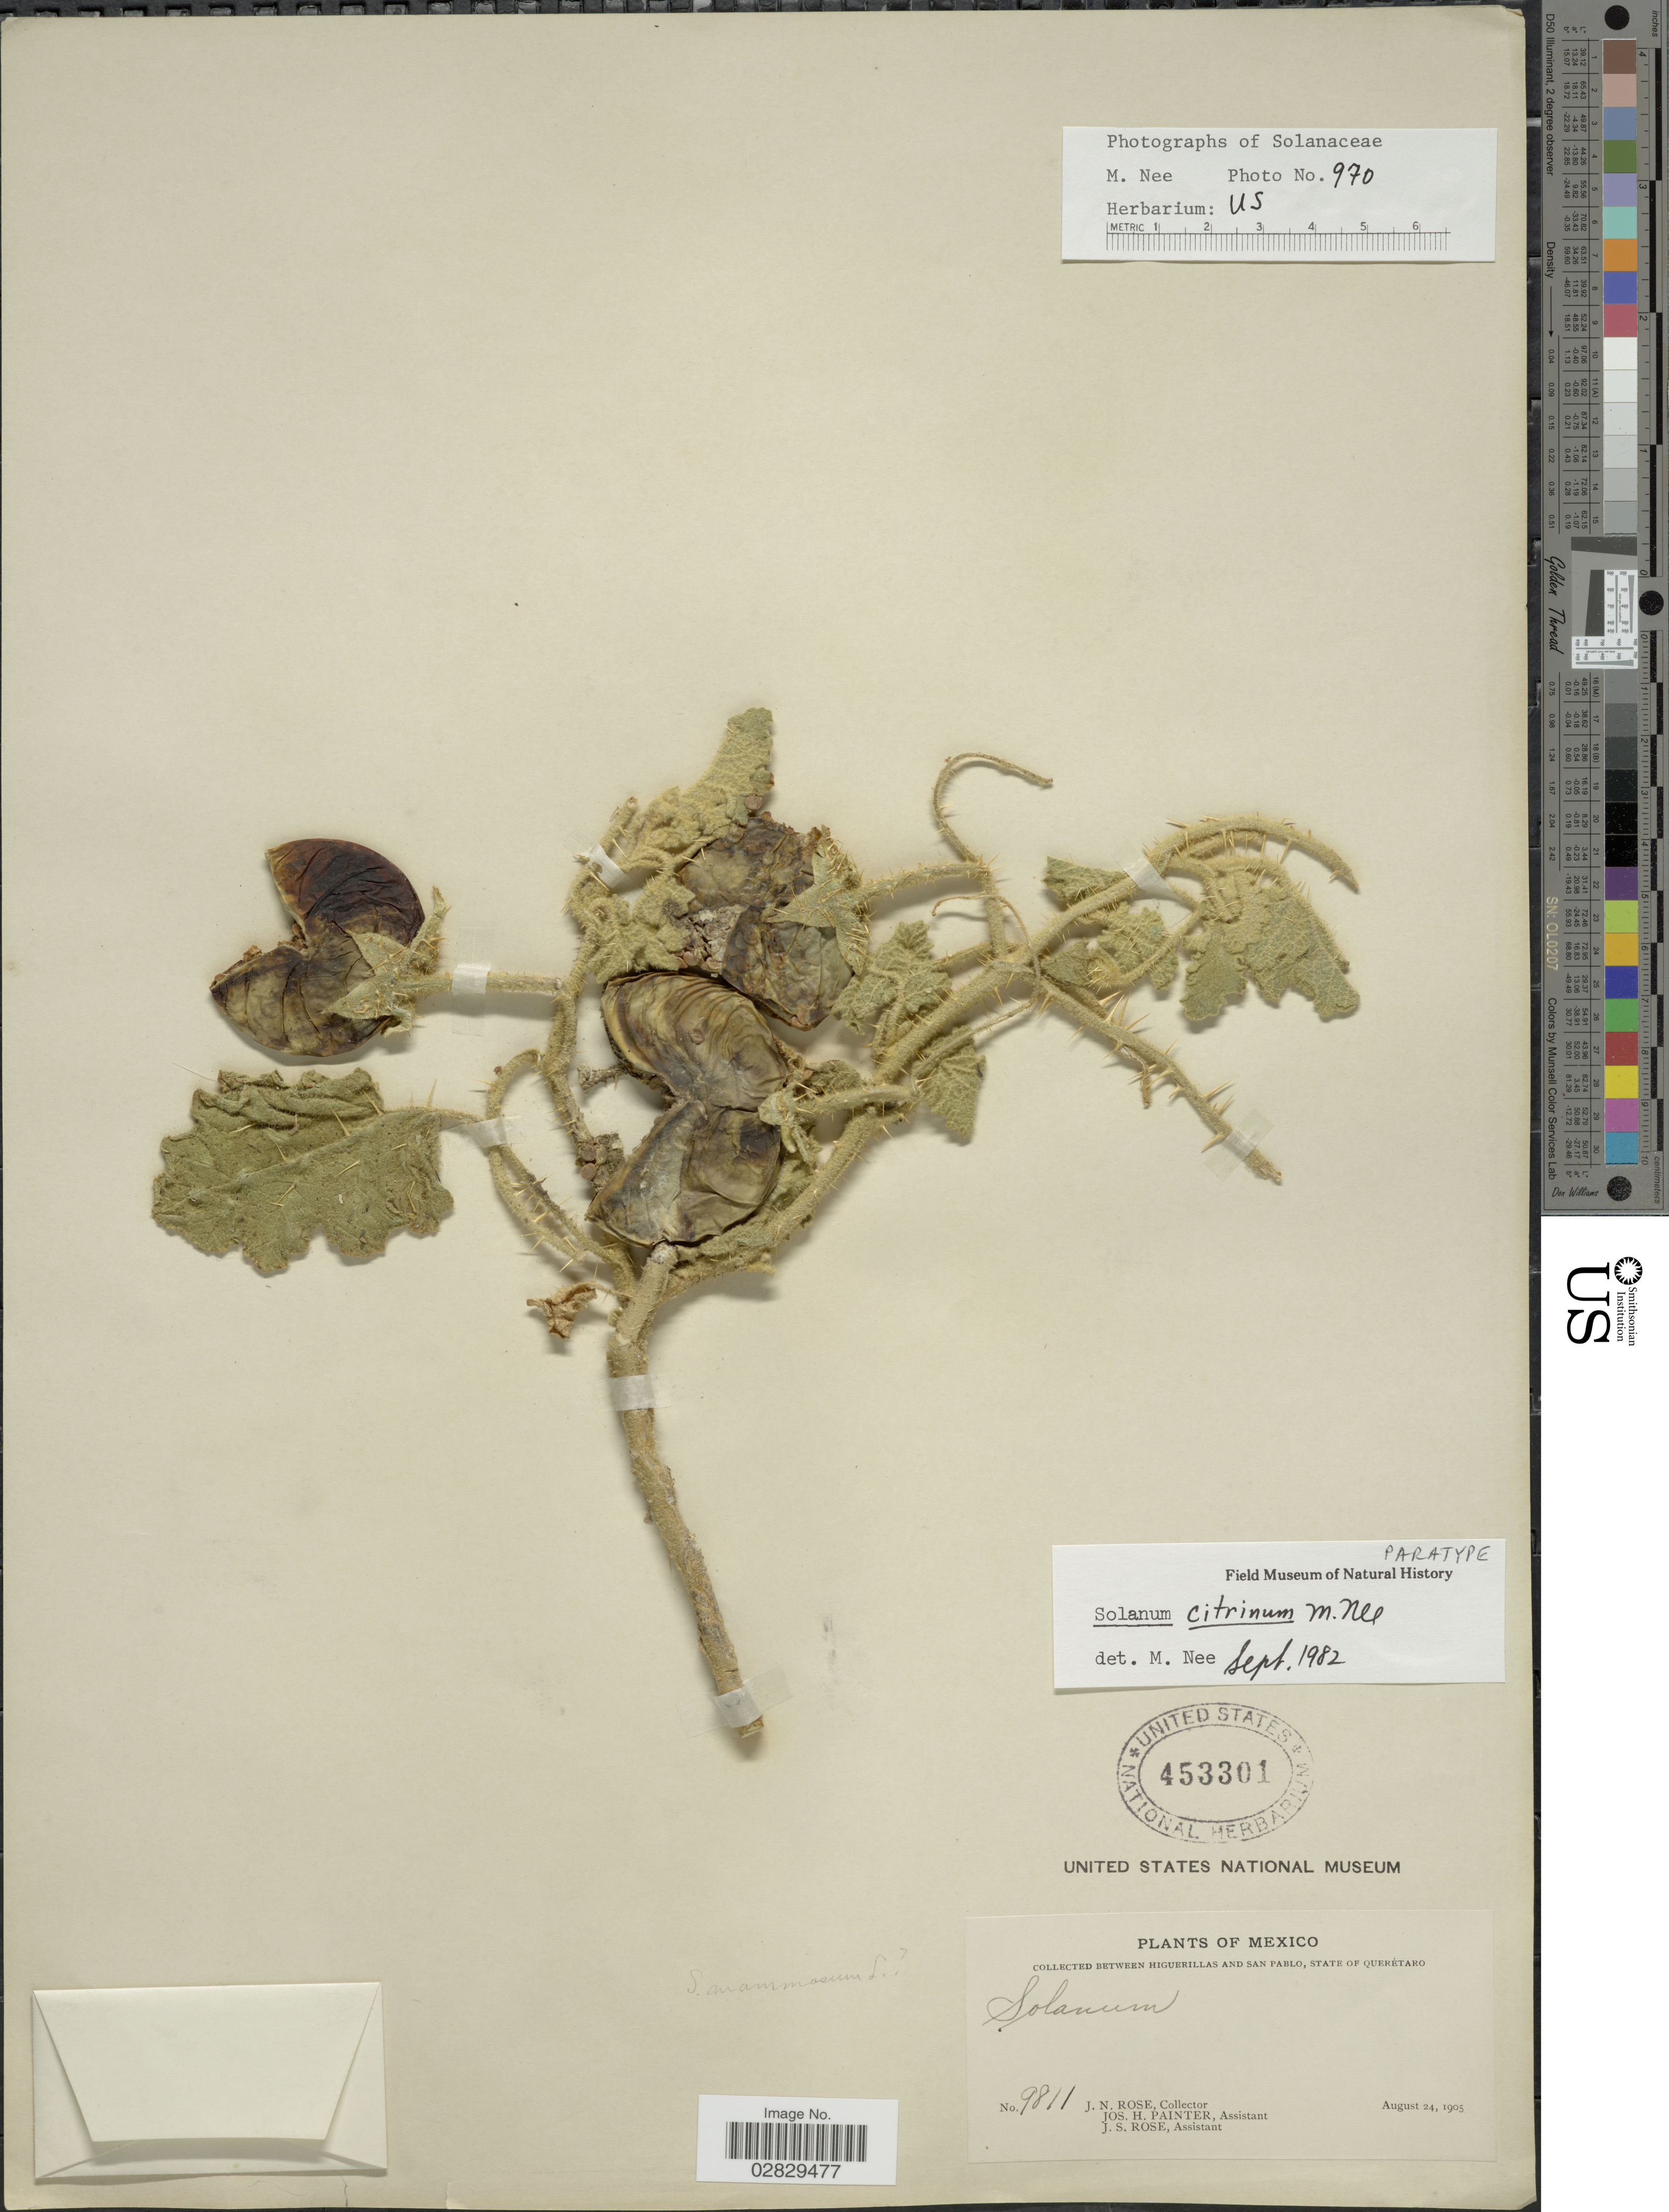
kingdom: Plantae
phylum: Tracheophyta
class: Magnoliopsida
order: Solanales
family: Solanaceae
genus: Solanum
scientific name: Solanum citrinum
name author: M. Nee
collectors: J. N. Rose, J. H. Painter & J. S. Rose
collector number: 9811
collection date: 1905-08-24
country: Mexico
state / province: Querétaro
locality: Between Higuerillas and San Pablo.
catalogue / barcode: US 453301